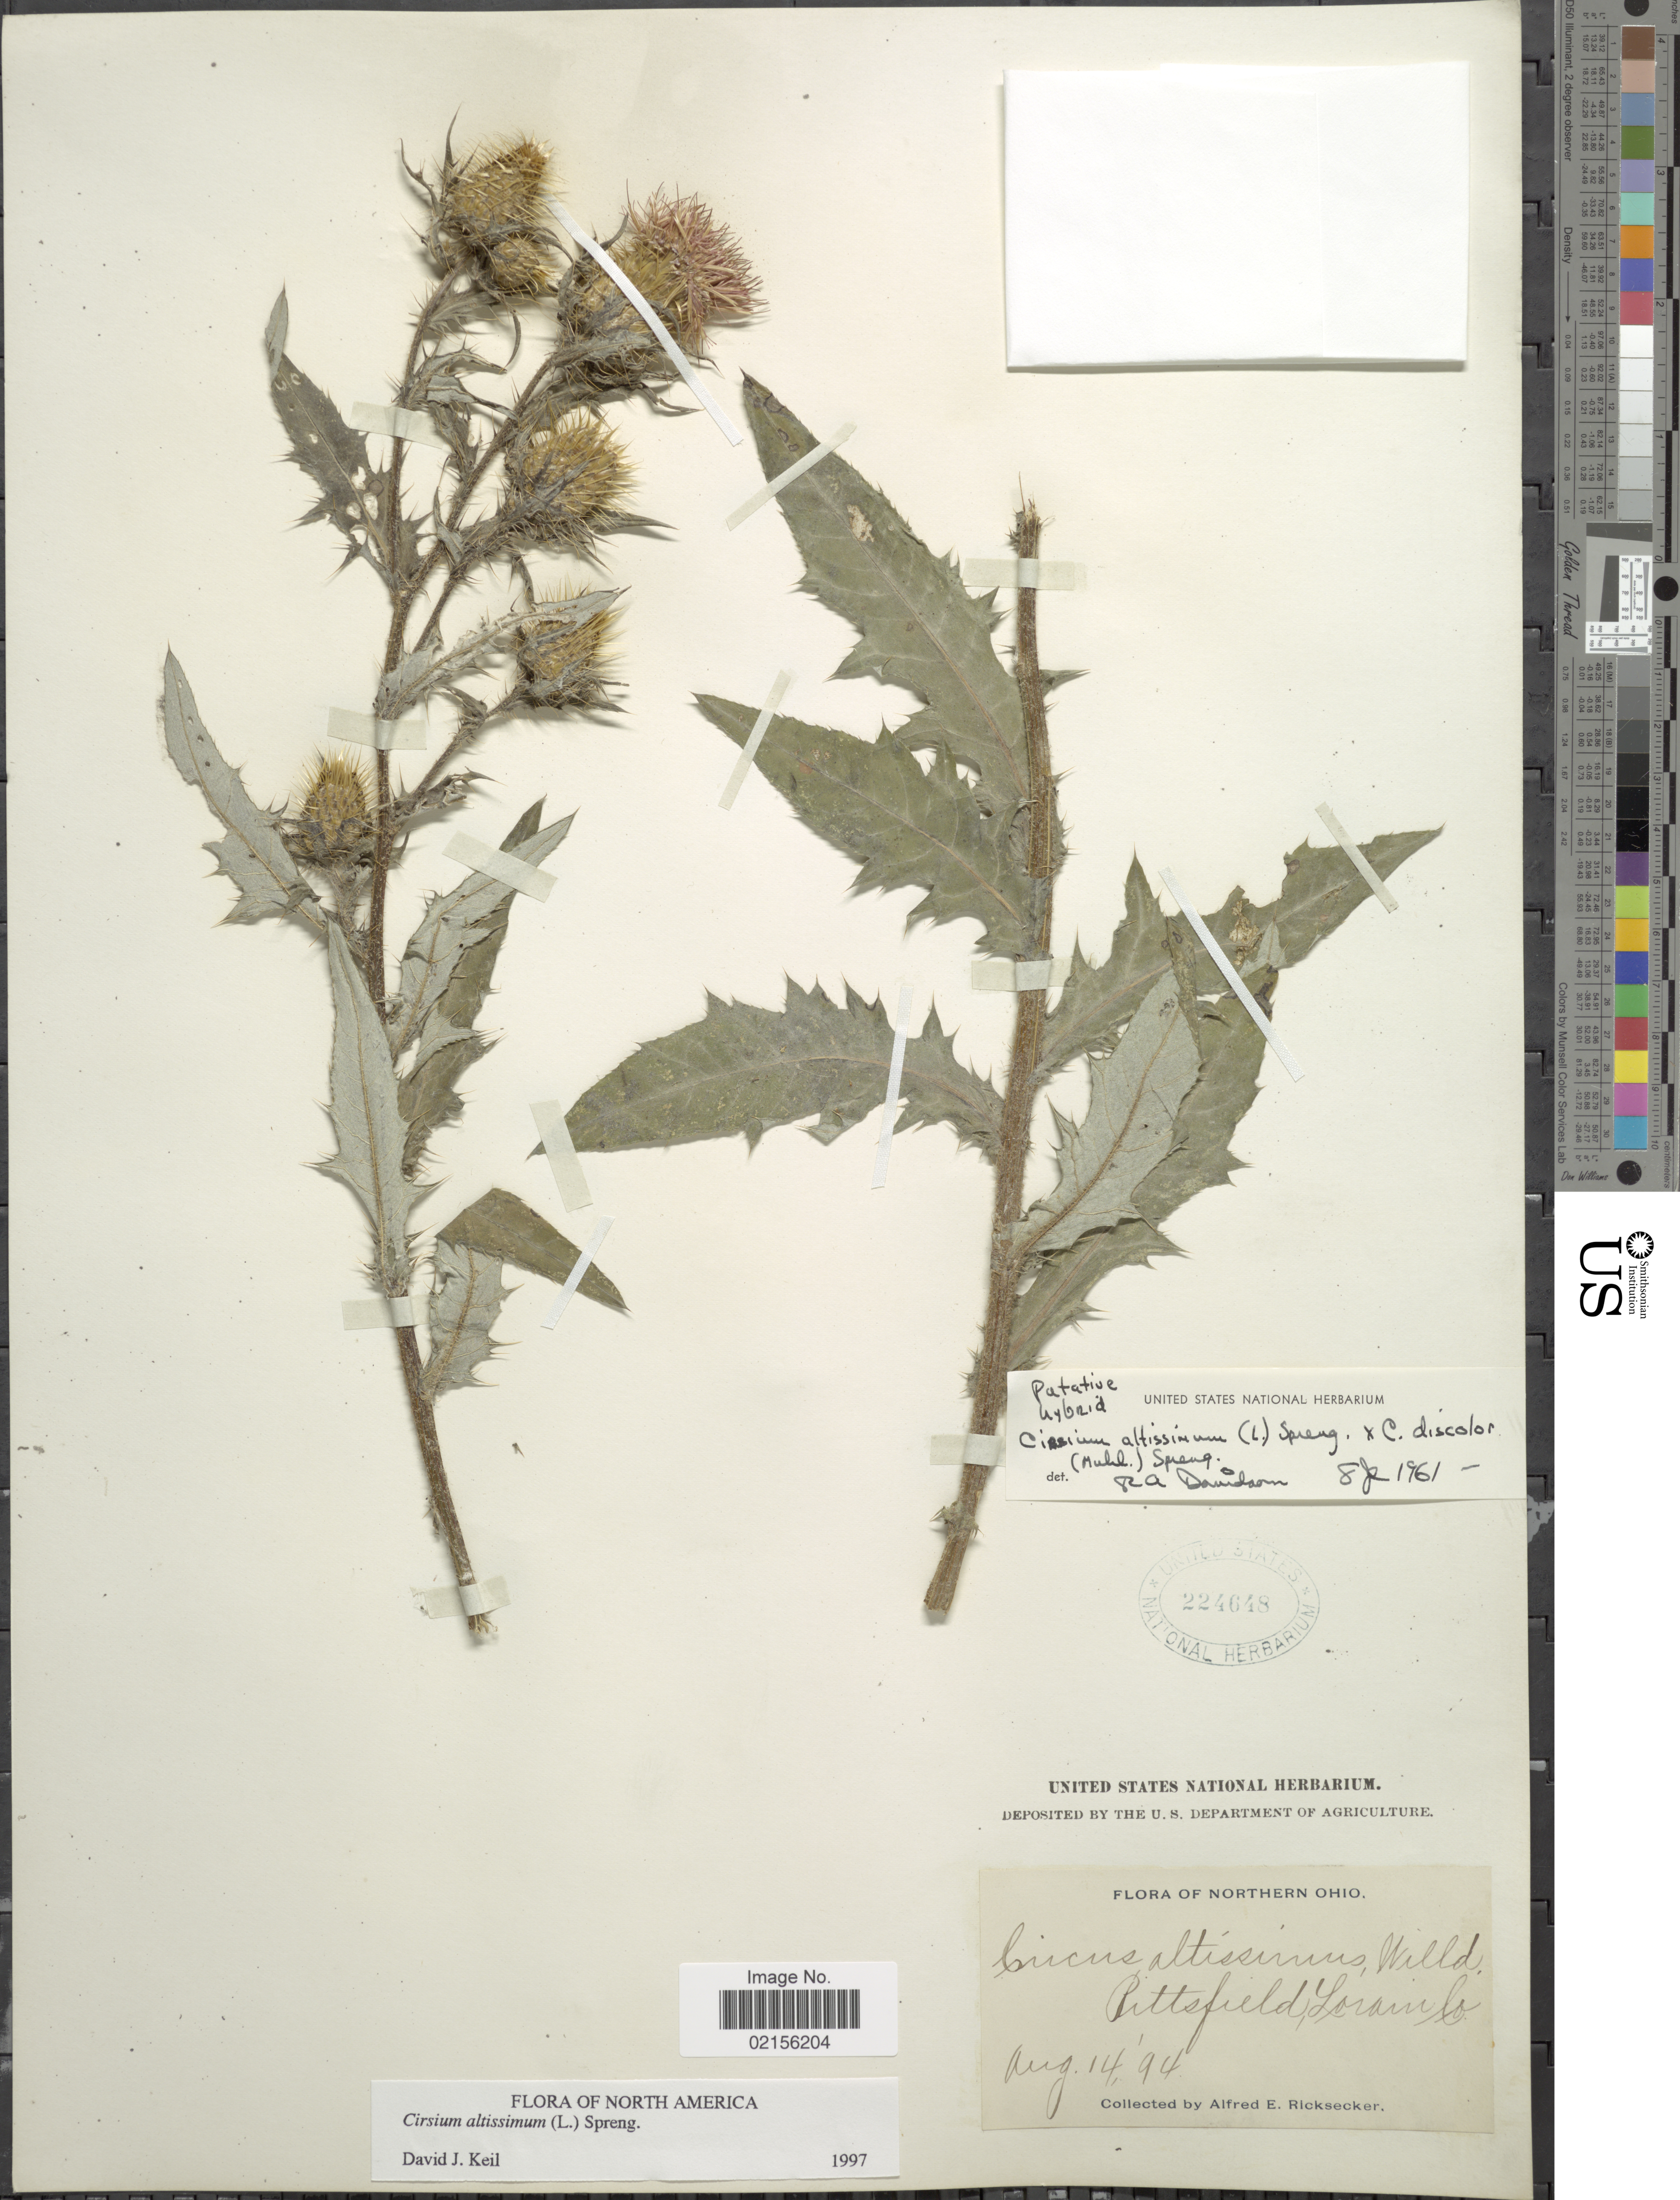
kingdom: Plantae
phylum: Tracheophyta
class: Magnoliopsida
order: Asterales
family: Asteraceae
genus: Cirsium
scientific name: Cirsium altissimum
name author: (L.) Spreng.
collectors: A. E. Ricksecker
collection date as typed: Transcribed d/m/y: 14/8/94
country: United States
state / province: Ohio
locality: Northern Ohio, Pittsfield, Lorain Co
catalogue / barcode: US 224648